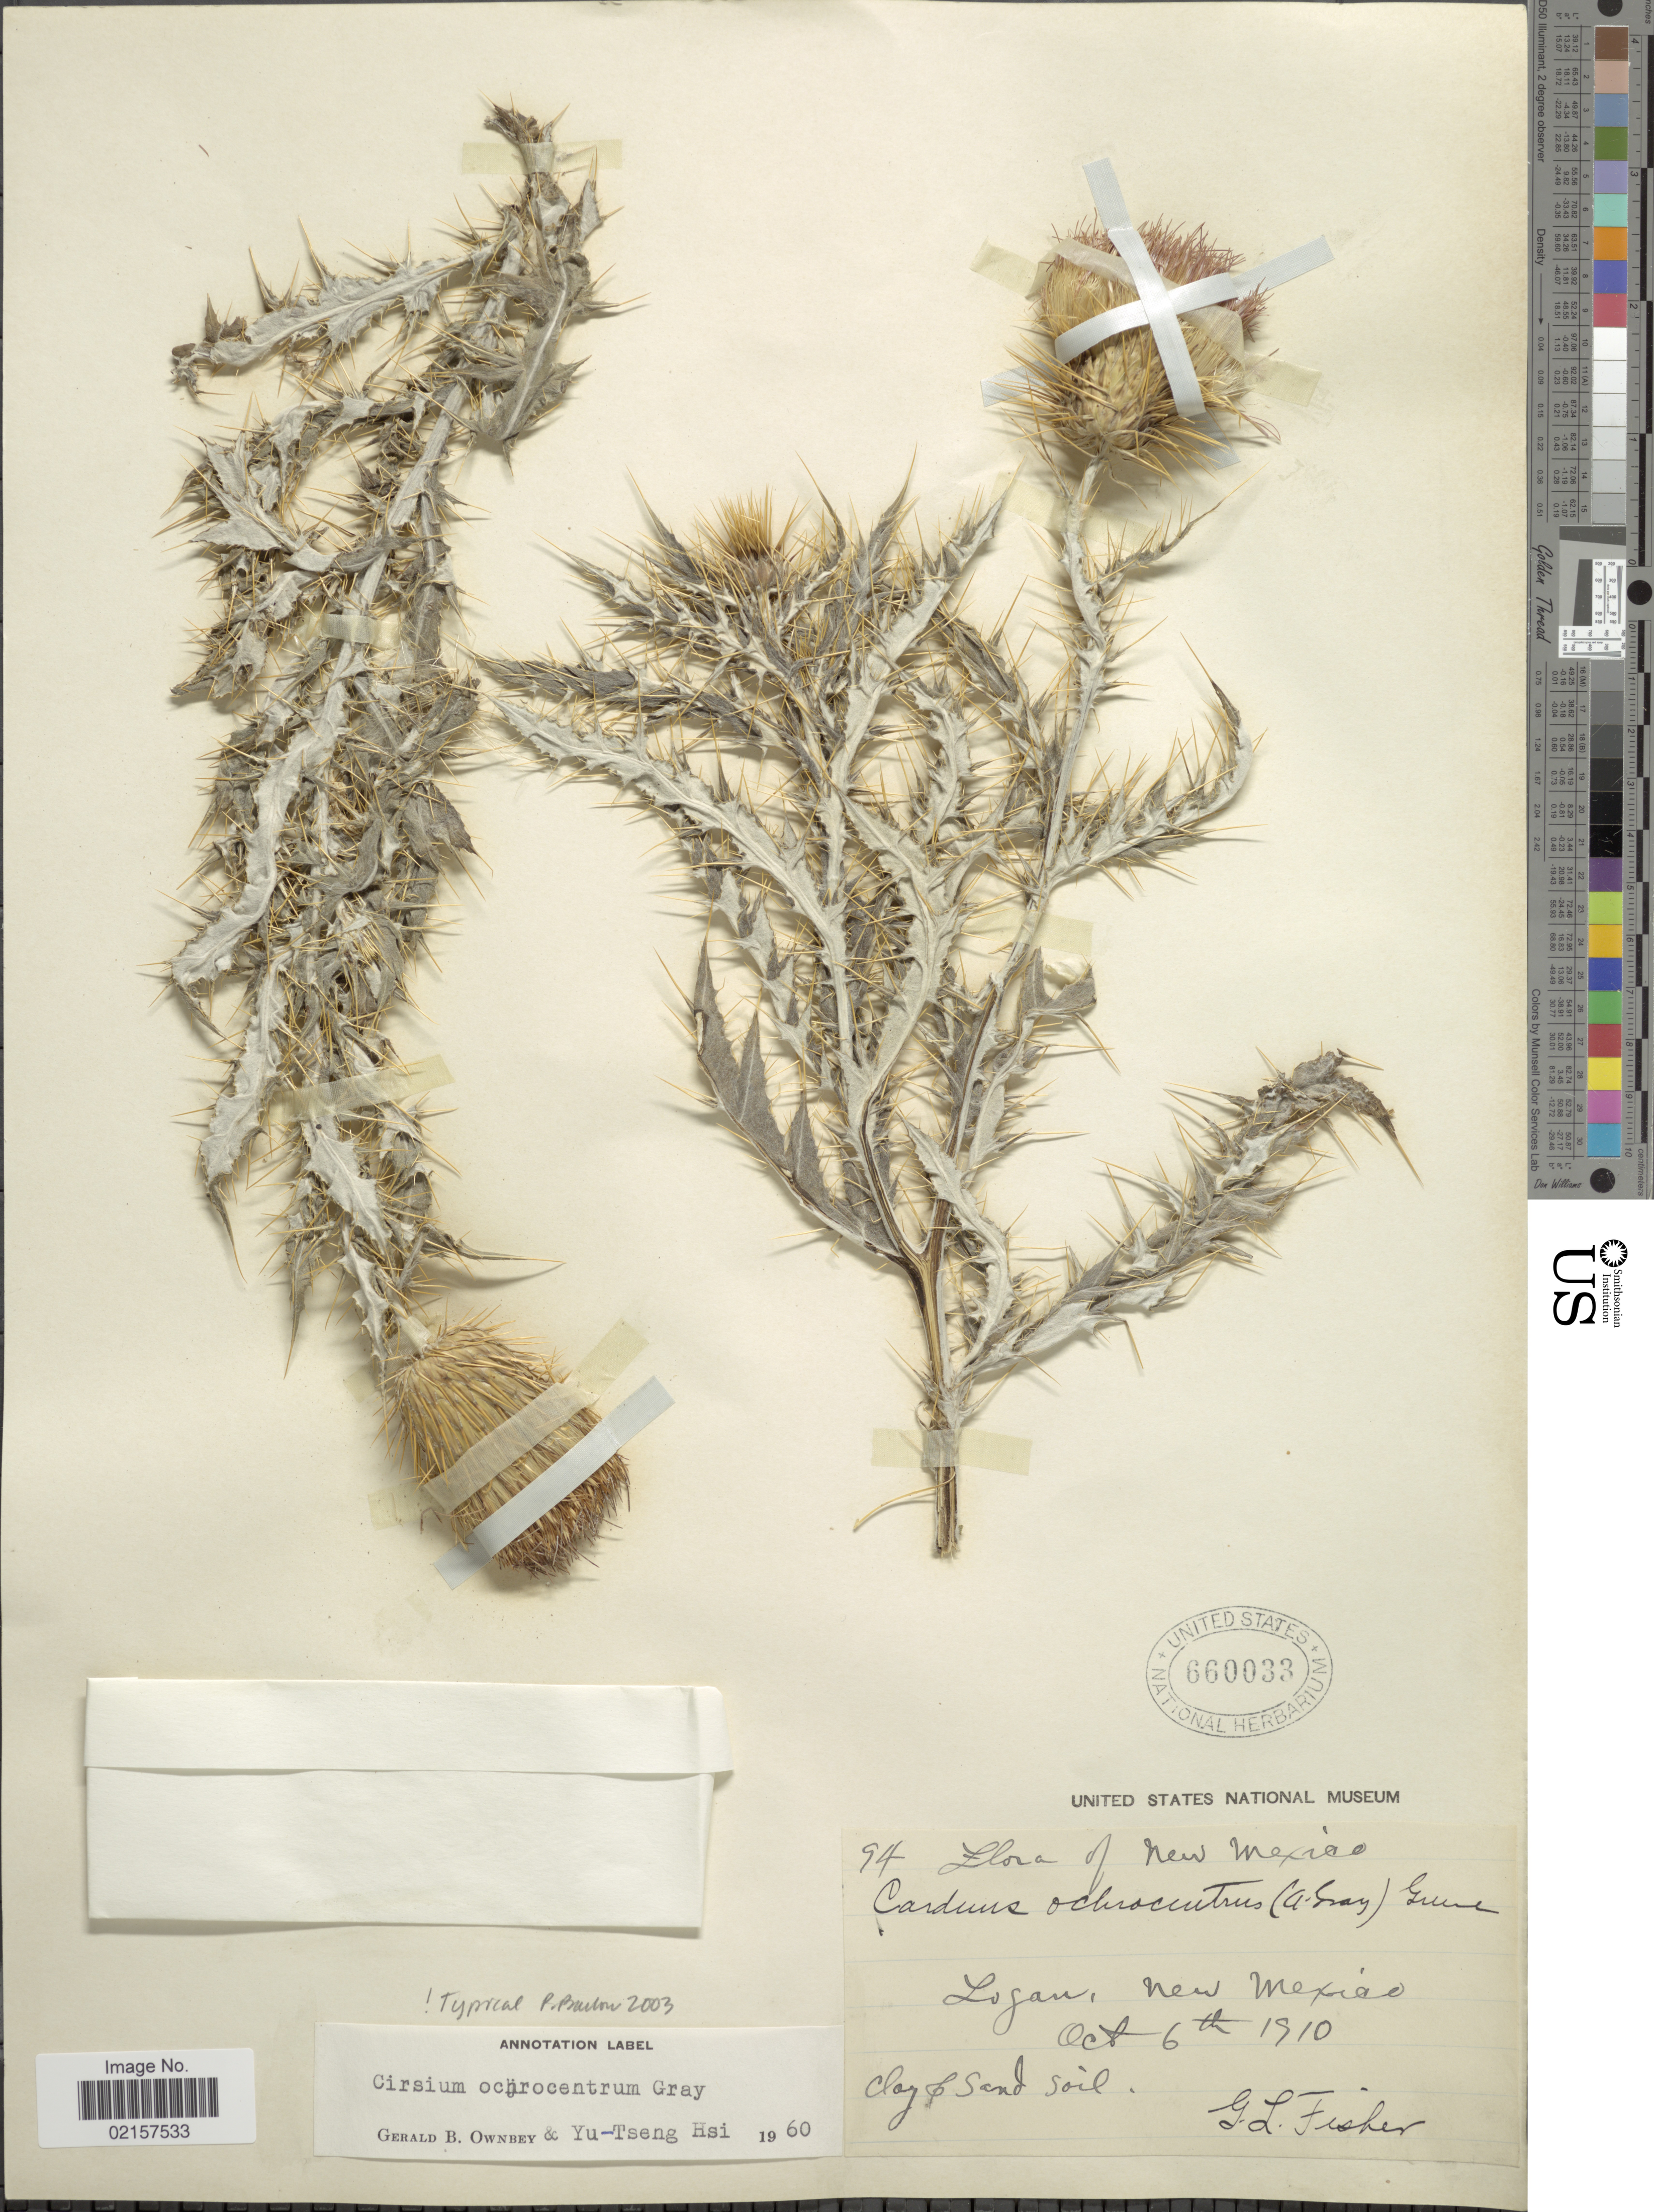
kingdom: Plantae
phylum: Tracheophyta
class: Magnoliopsida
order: Asterales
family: Asteraceae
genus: Cirsium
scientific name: Cirsium ochrocentrum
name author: A. Gray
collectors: G. L. Fisher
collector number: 94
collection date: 1910-10-06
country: United States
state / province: New Mexico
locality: Logan, clay of sand soil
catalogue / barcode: US 660033